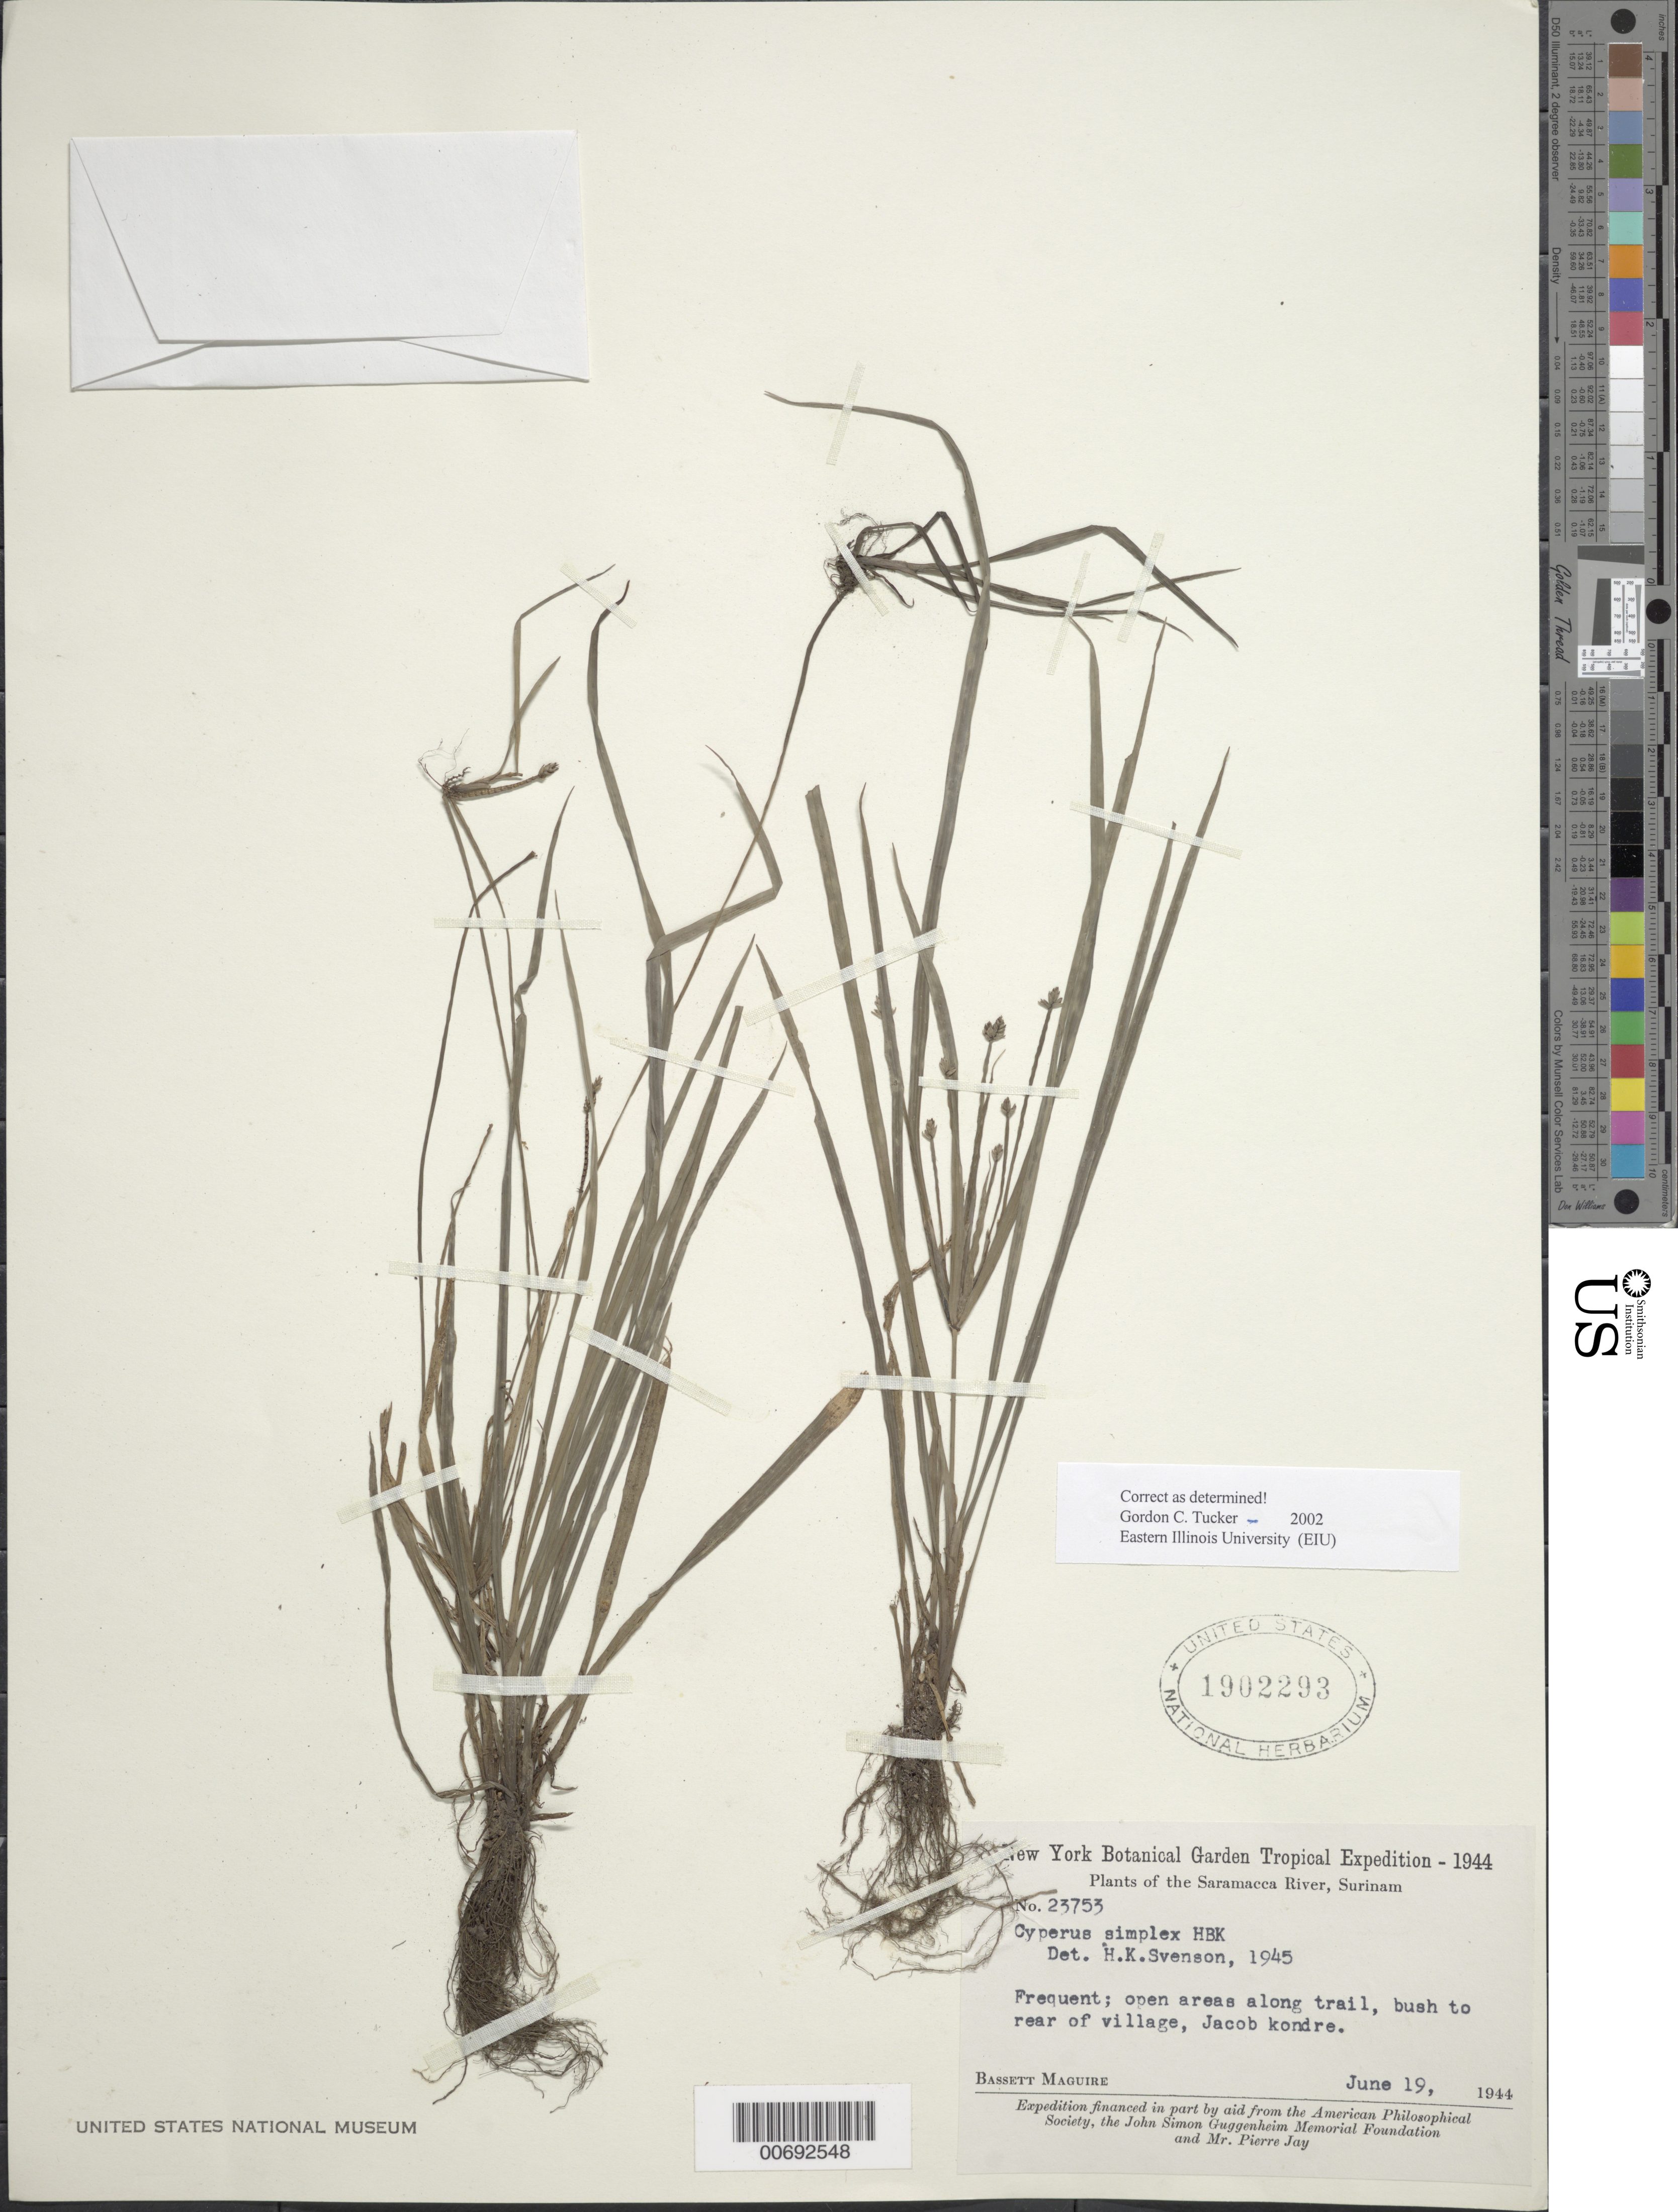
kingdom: Plantae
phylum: Tracheophyta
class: Liliopsida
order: Poales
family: Cyperaceae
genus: Cyperus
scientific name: Cyperus simplex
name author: Kunth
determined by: Tucker, G. C.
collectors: B. Maguire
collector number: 23753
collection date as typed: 19-Jun-44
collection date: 1944-06-19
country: Suriname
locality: Saramacca River, Jacob Kondre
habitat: Open areas along trail; bush to rear of village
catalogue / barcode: US 1902293